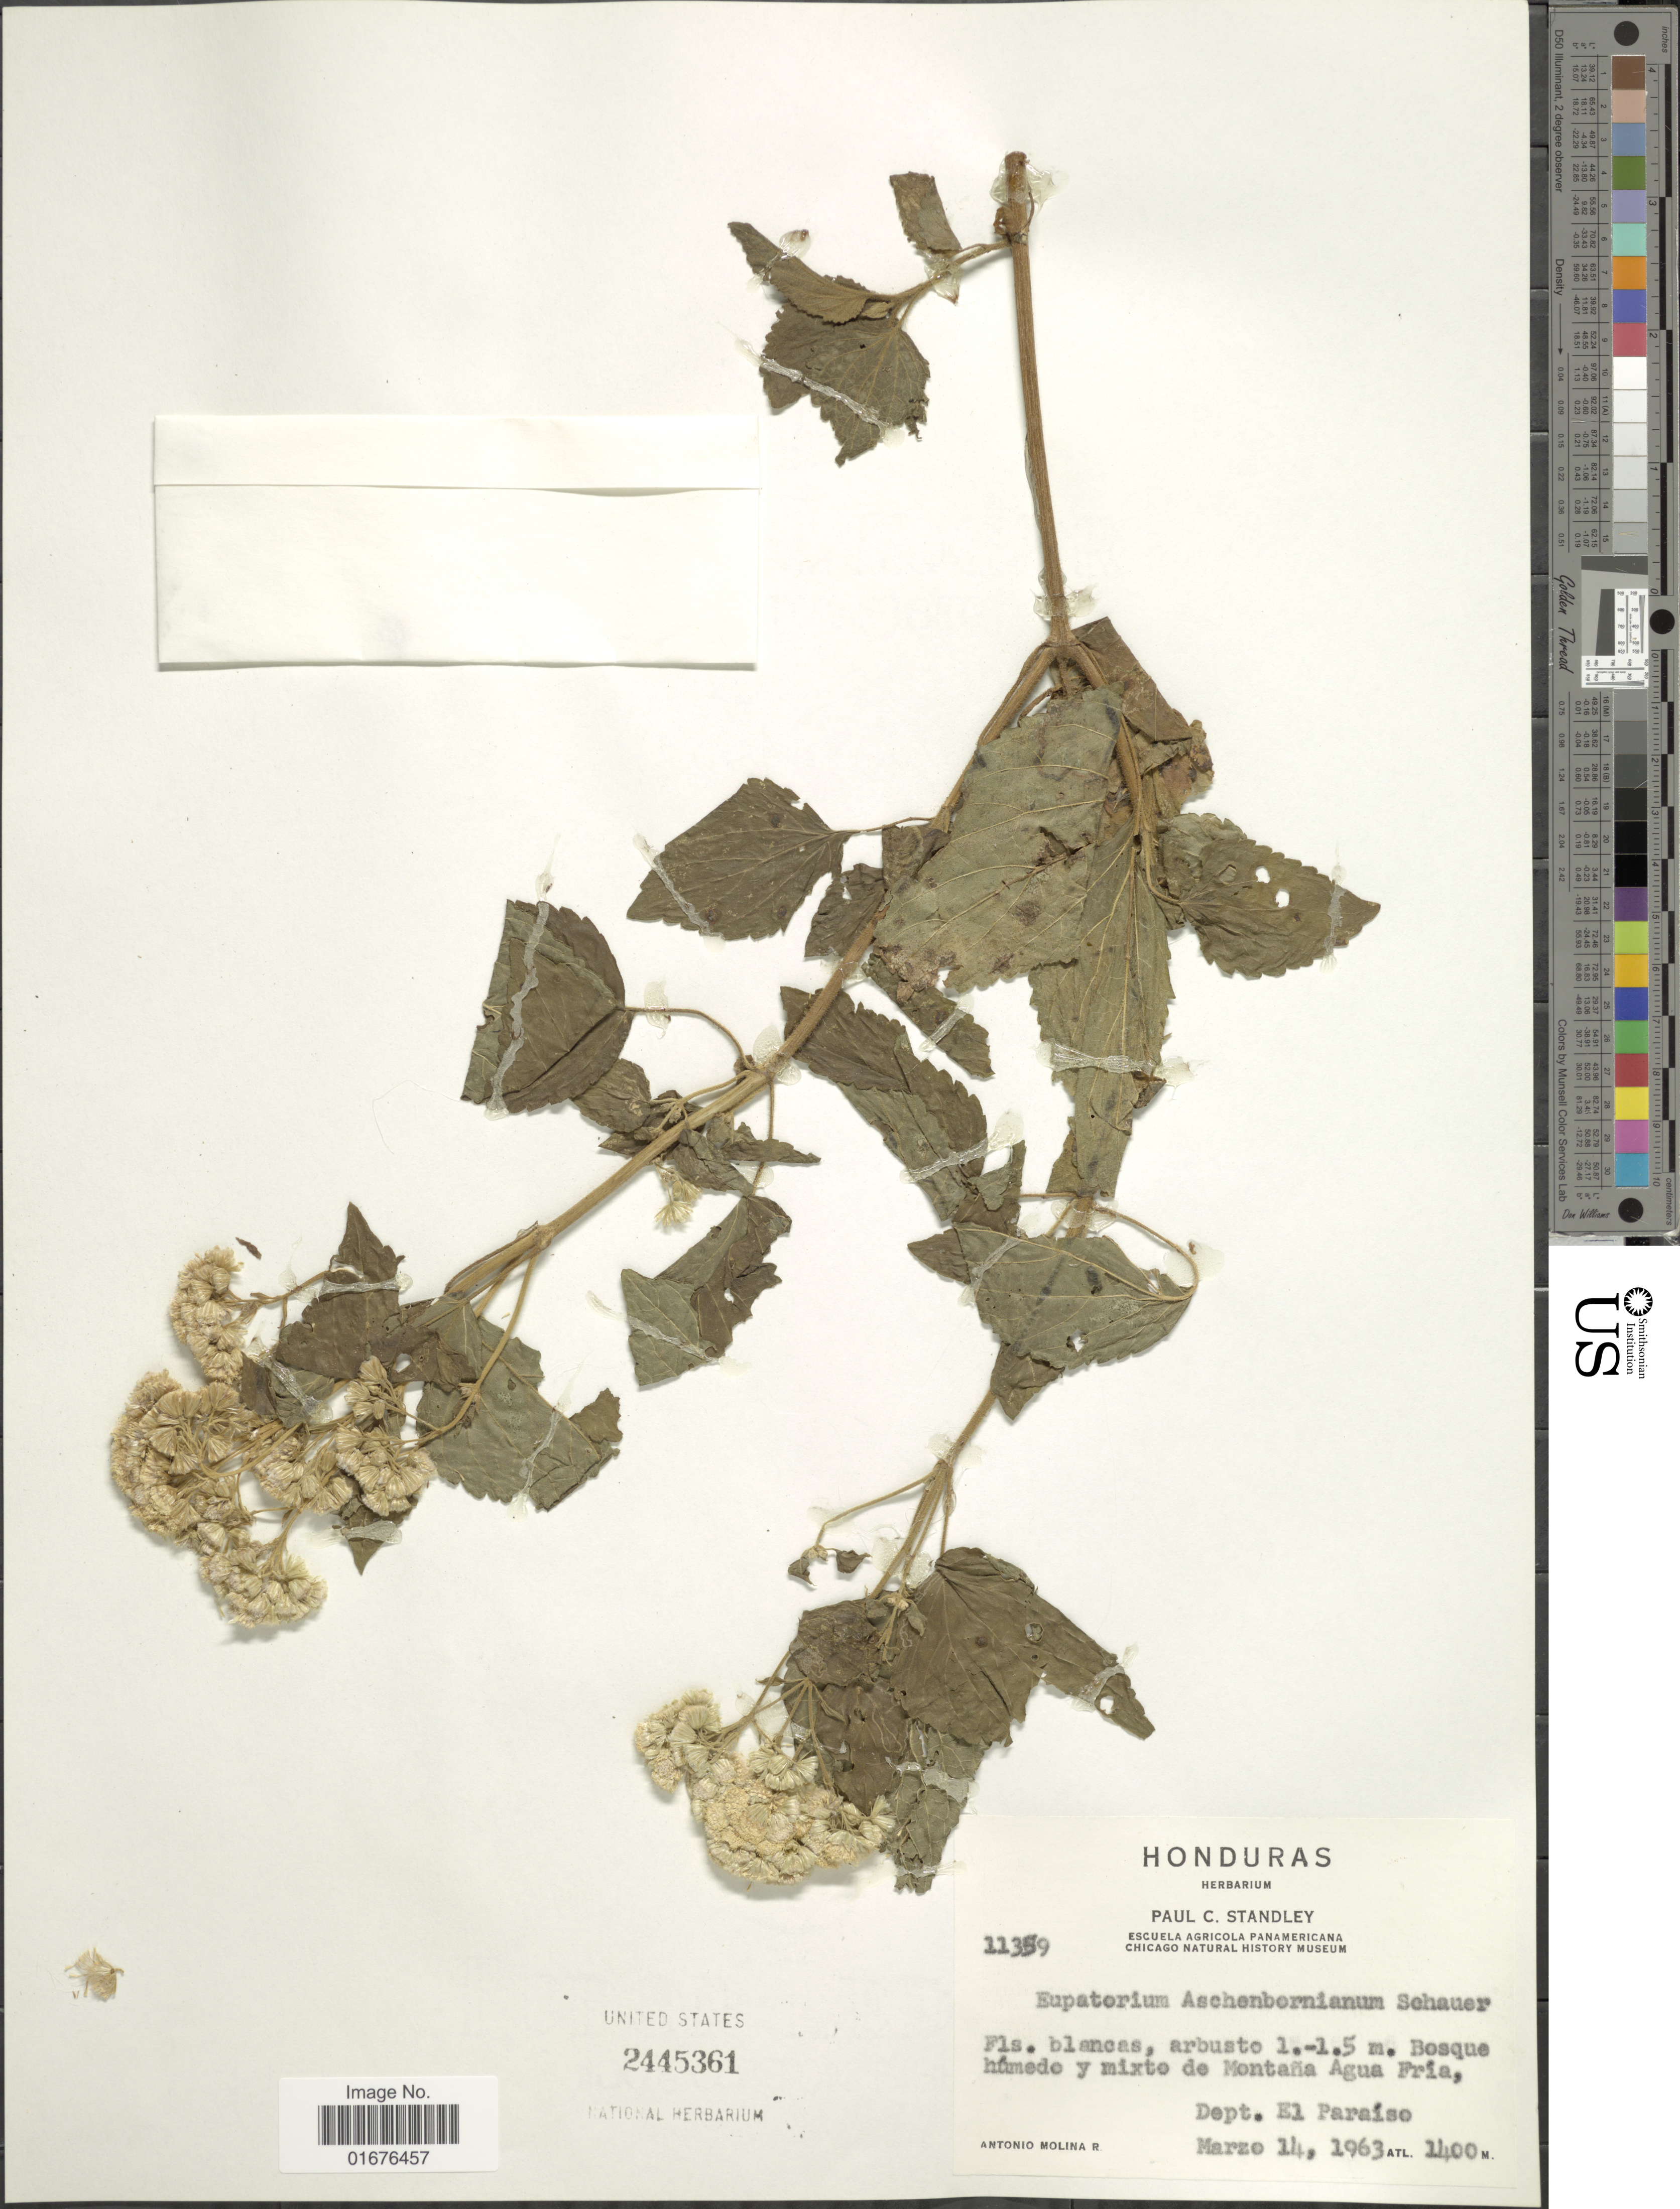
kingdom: Plantae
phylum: Tracheophyta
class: Magnoliopsida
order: Asterales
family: Asteraceae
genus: Ageratina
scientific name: Ageratina pichinchensis var. bustamenta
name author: (DC.) R.M. King & H. Rob.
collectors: P. C. Standley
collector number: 11359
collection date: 1963-03-14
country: Honduras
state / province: El Paraíso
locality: Bosque húmedo y mixte de Montaña Agua Fría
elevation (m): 1400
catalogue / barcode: US 2445361